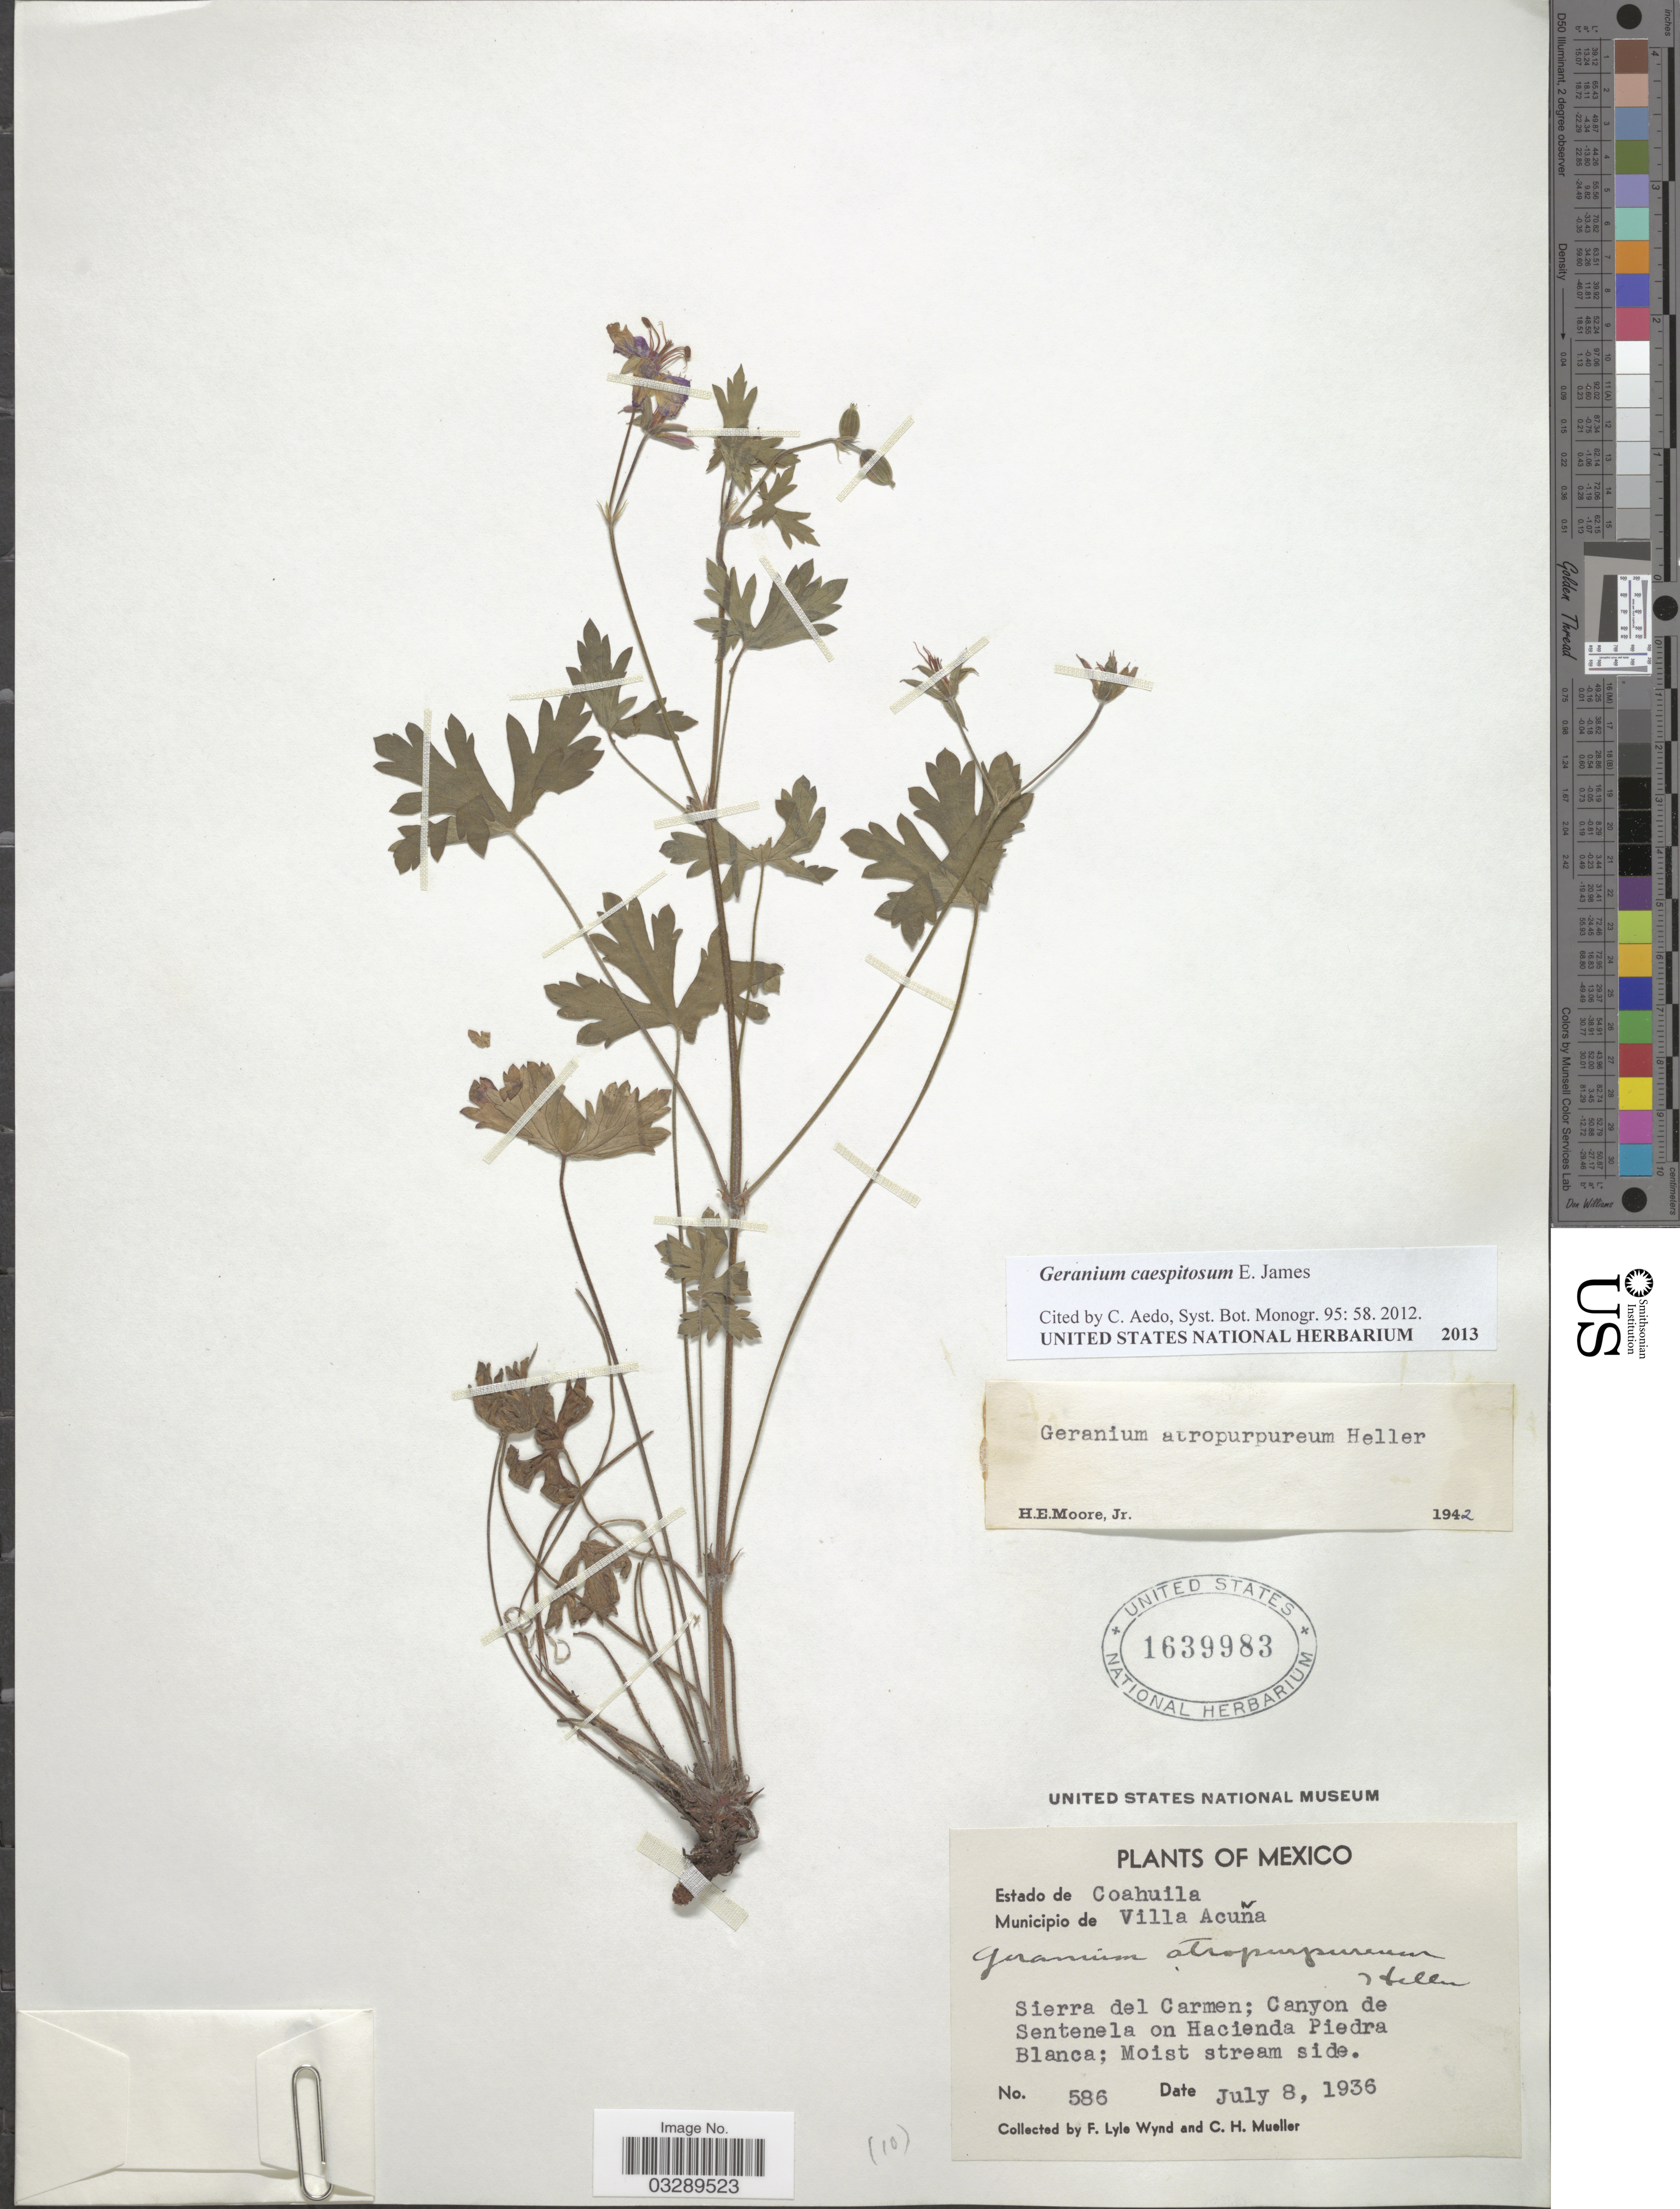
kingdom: Plantae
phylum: Tracheophyta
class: Magnoliopsida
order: Geraniales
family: Geraniaceae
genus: Geranium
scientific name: Geranium caespitosum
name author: E. James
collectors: F. L. Wynd & C. H. Mueller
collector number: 586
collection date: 1936-07-08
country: Mexico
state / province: Coahuila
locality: Estado de Coahuila. Municipio de Villa Acuña. Sierra del Carmen; Canyon de Sentenela on Hacienda Piedra Blanca.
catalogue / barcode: US 1639983